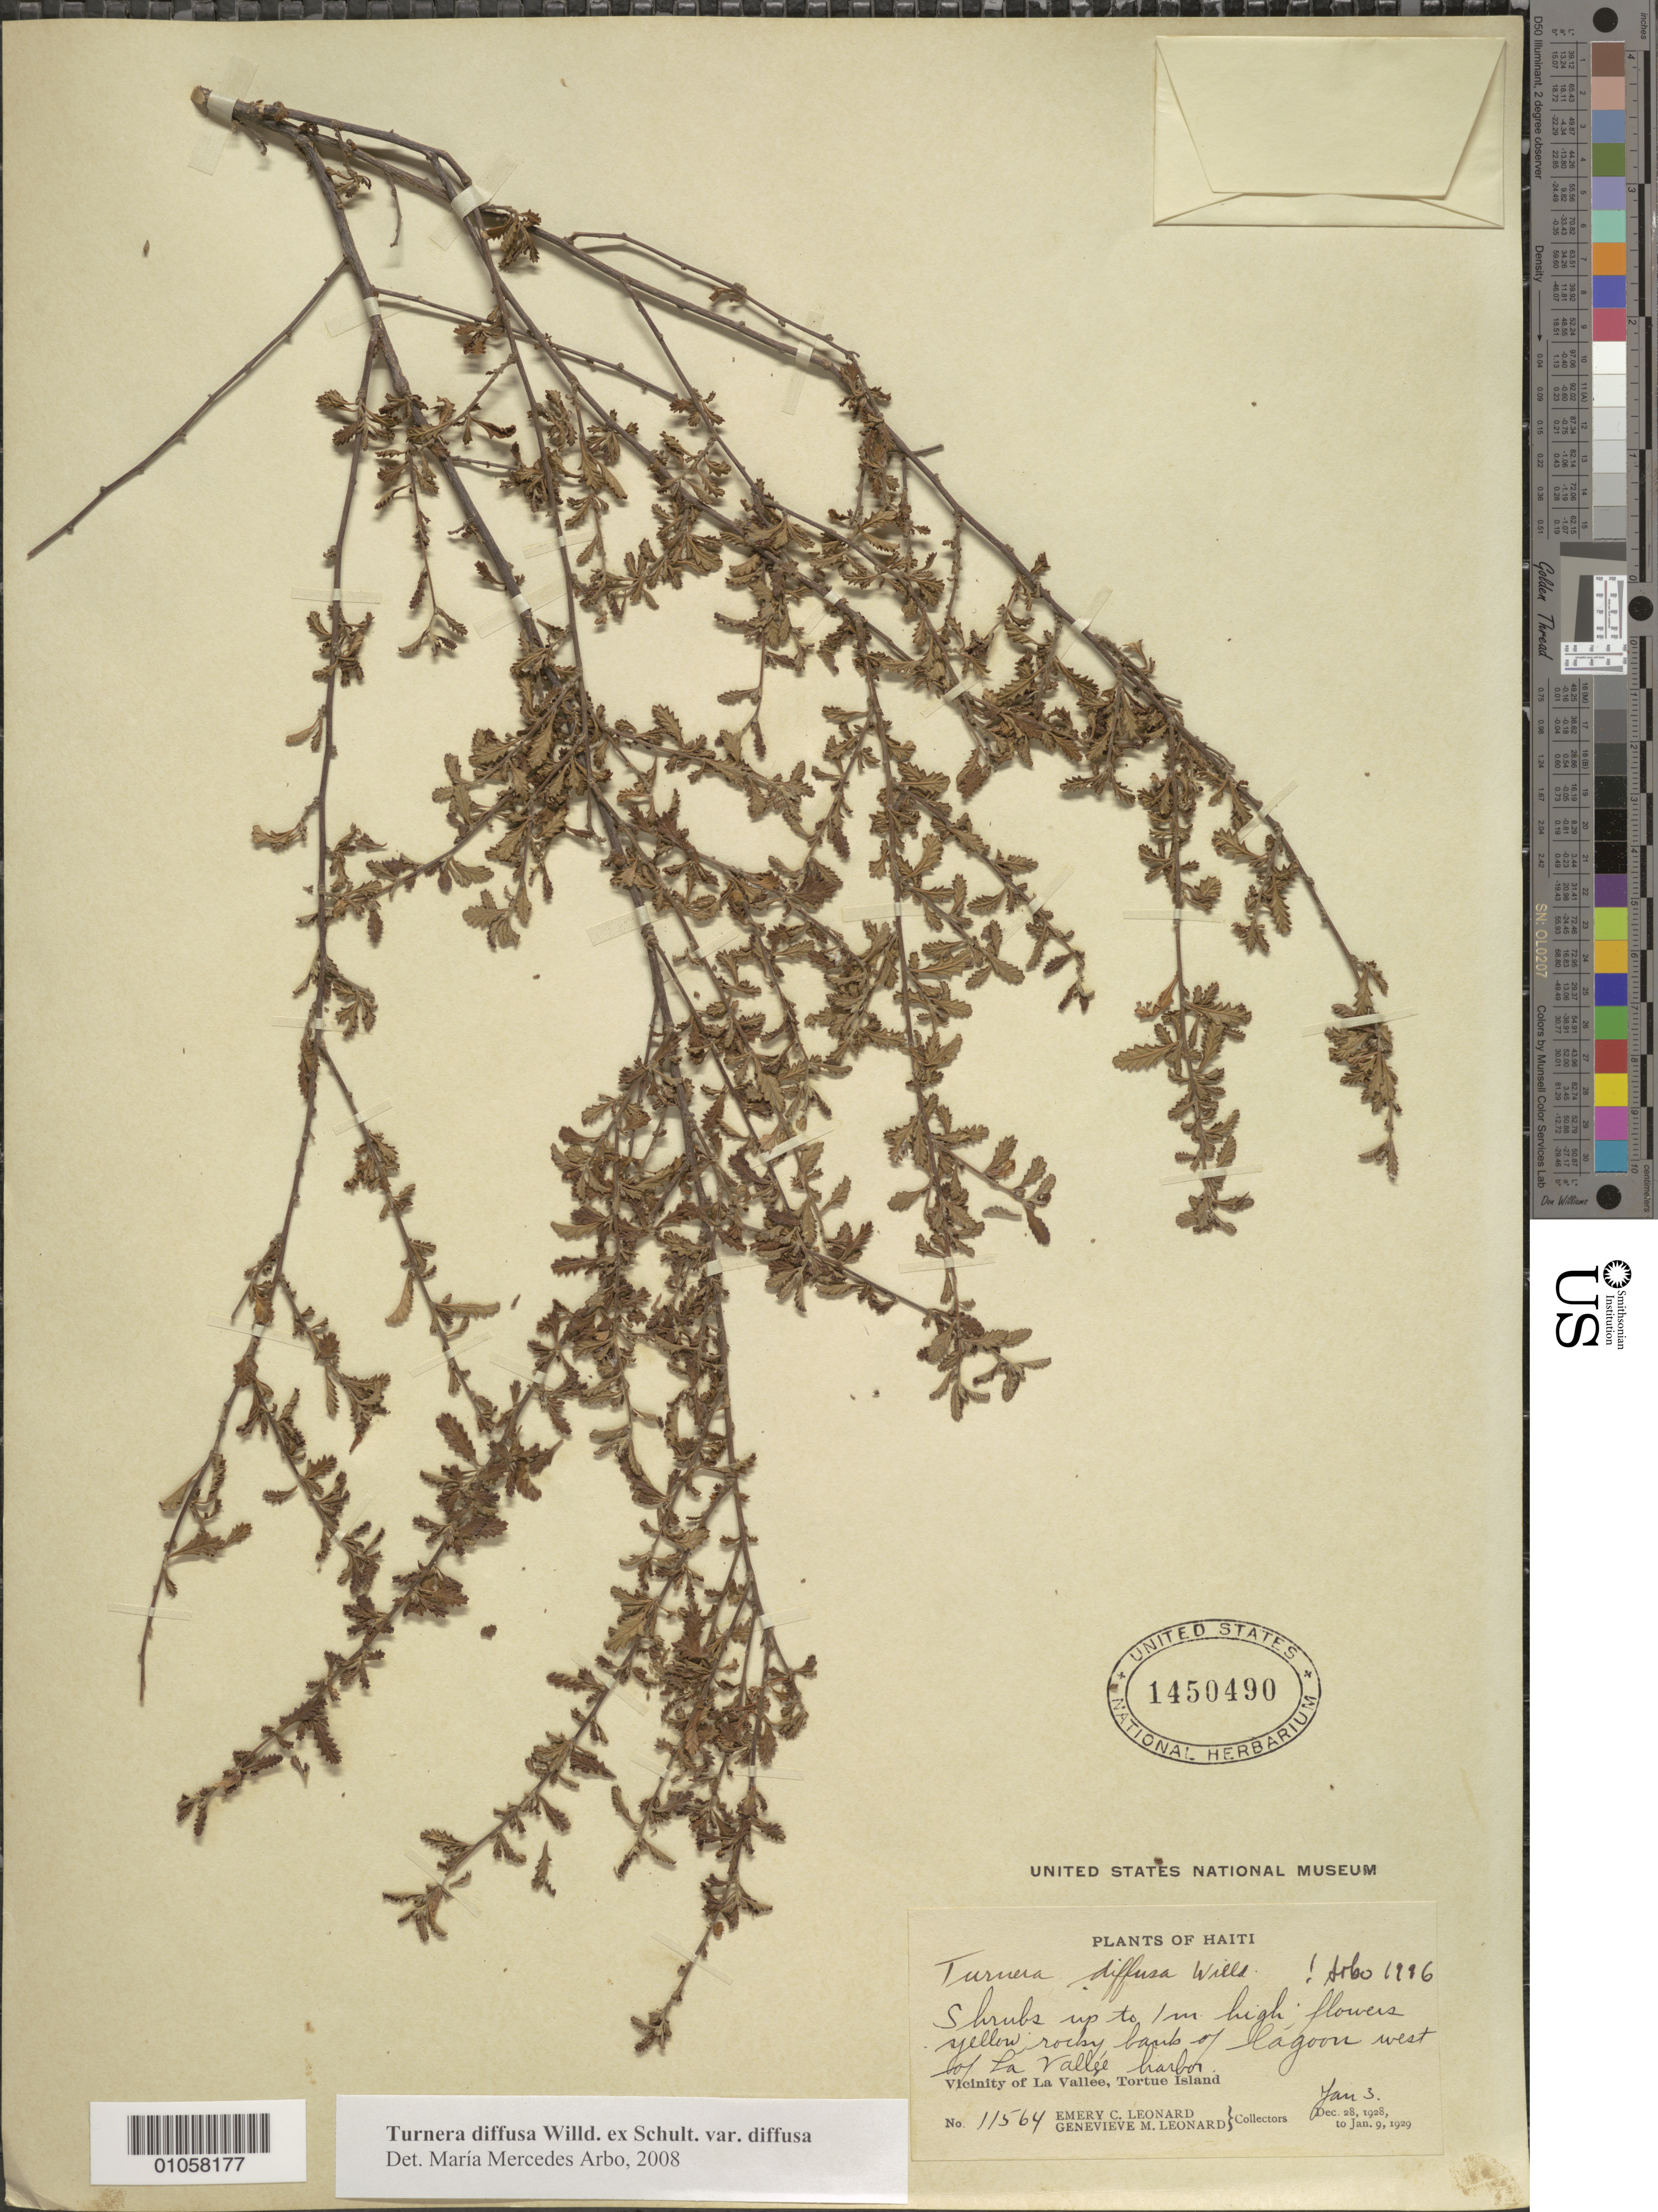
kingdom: Plantae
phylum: Tracheophyta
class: Magnoliopsida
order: Malpighiales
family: Turneraceae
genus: Turnera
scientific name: Turnera diffusa var. diffusa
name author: Willd. ex Schult.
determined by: Arbo, M. M.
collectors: E. C. Leonard & G. M. Leonard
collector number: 11564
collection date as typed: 03 Jan 1929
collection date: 1929-01-03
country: Haiti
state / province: Nord-Óuest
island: Île de la Tortue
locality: Vicinity of La Vallee, Tortue Island, W of La Valee harbor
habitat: Rocky bank of lagoon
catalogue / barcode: US 1450490